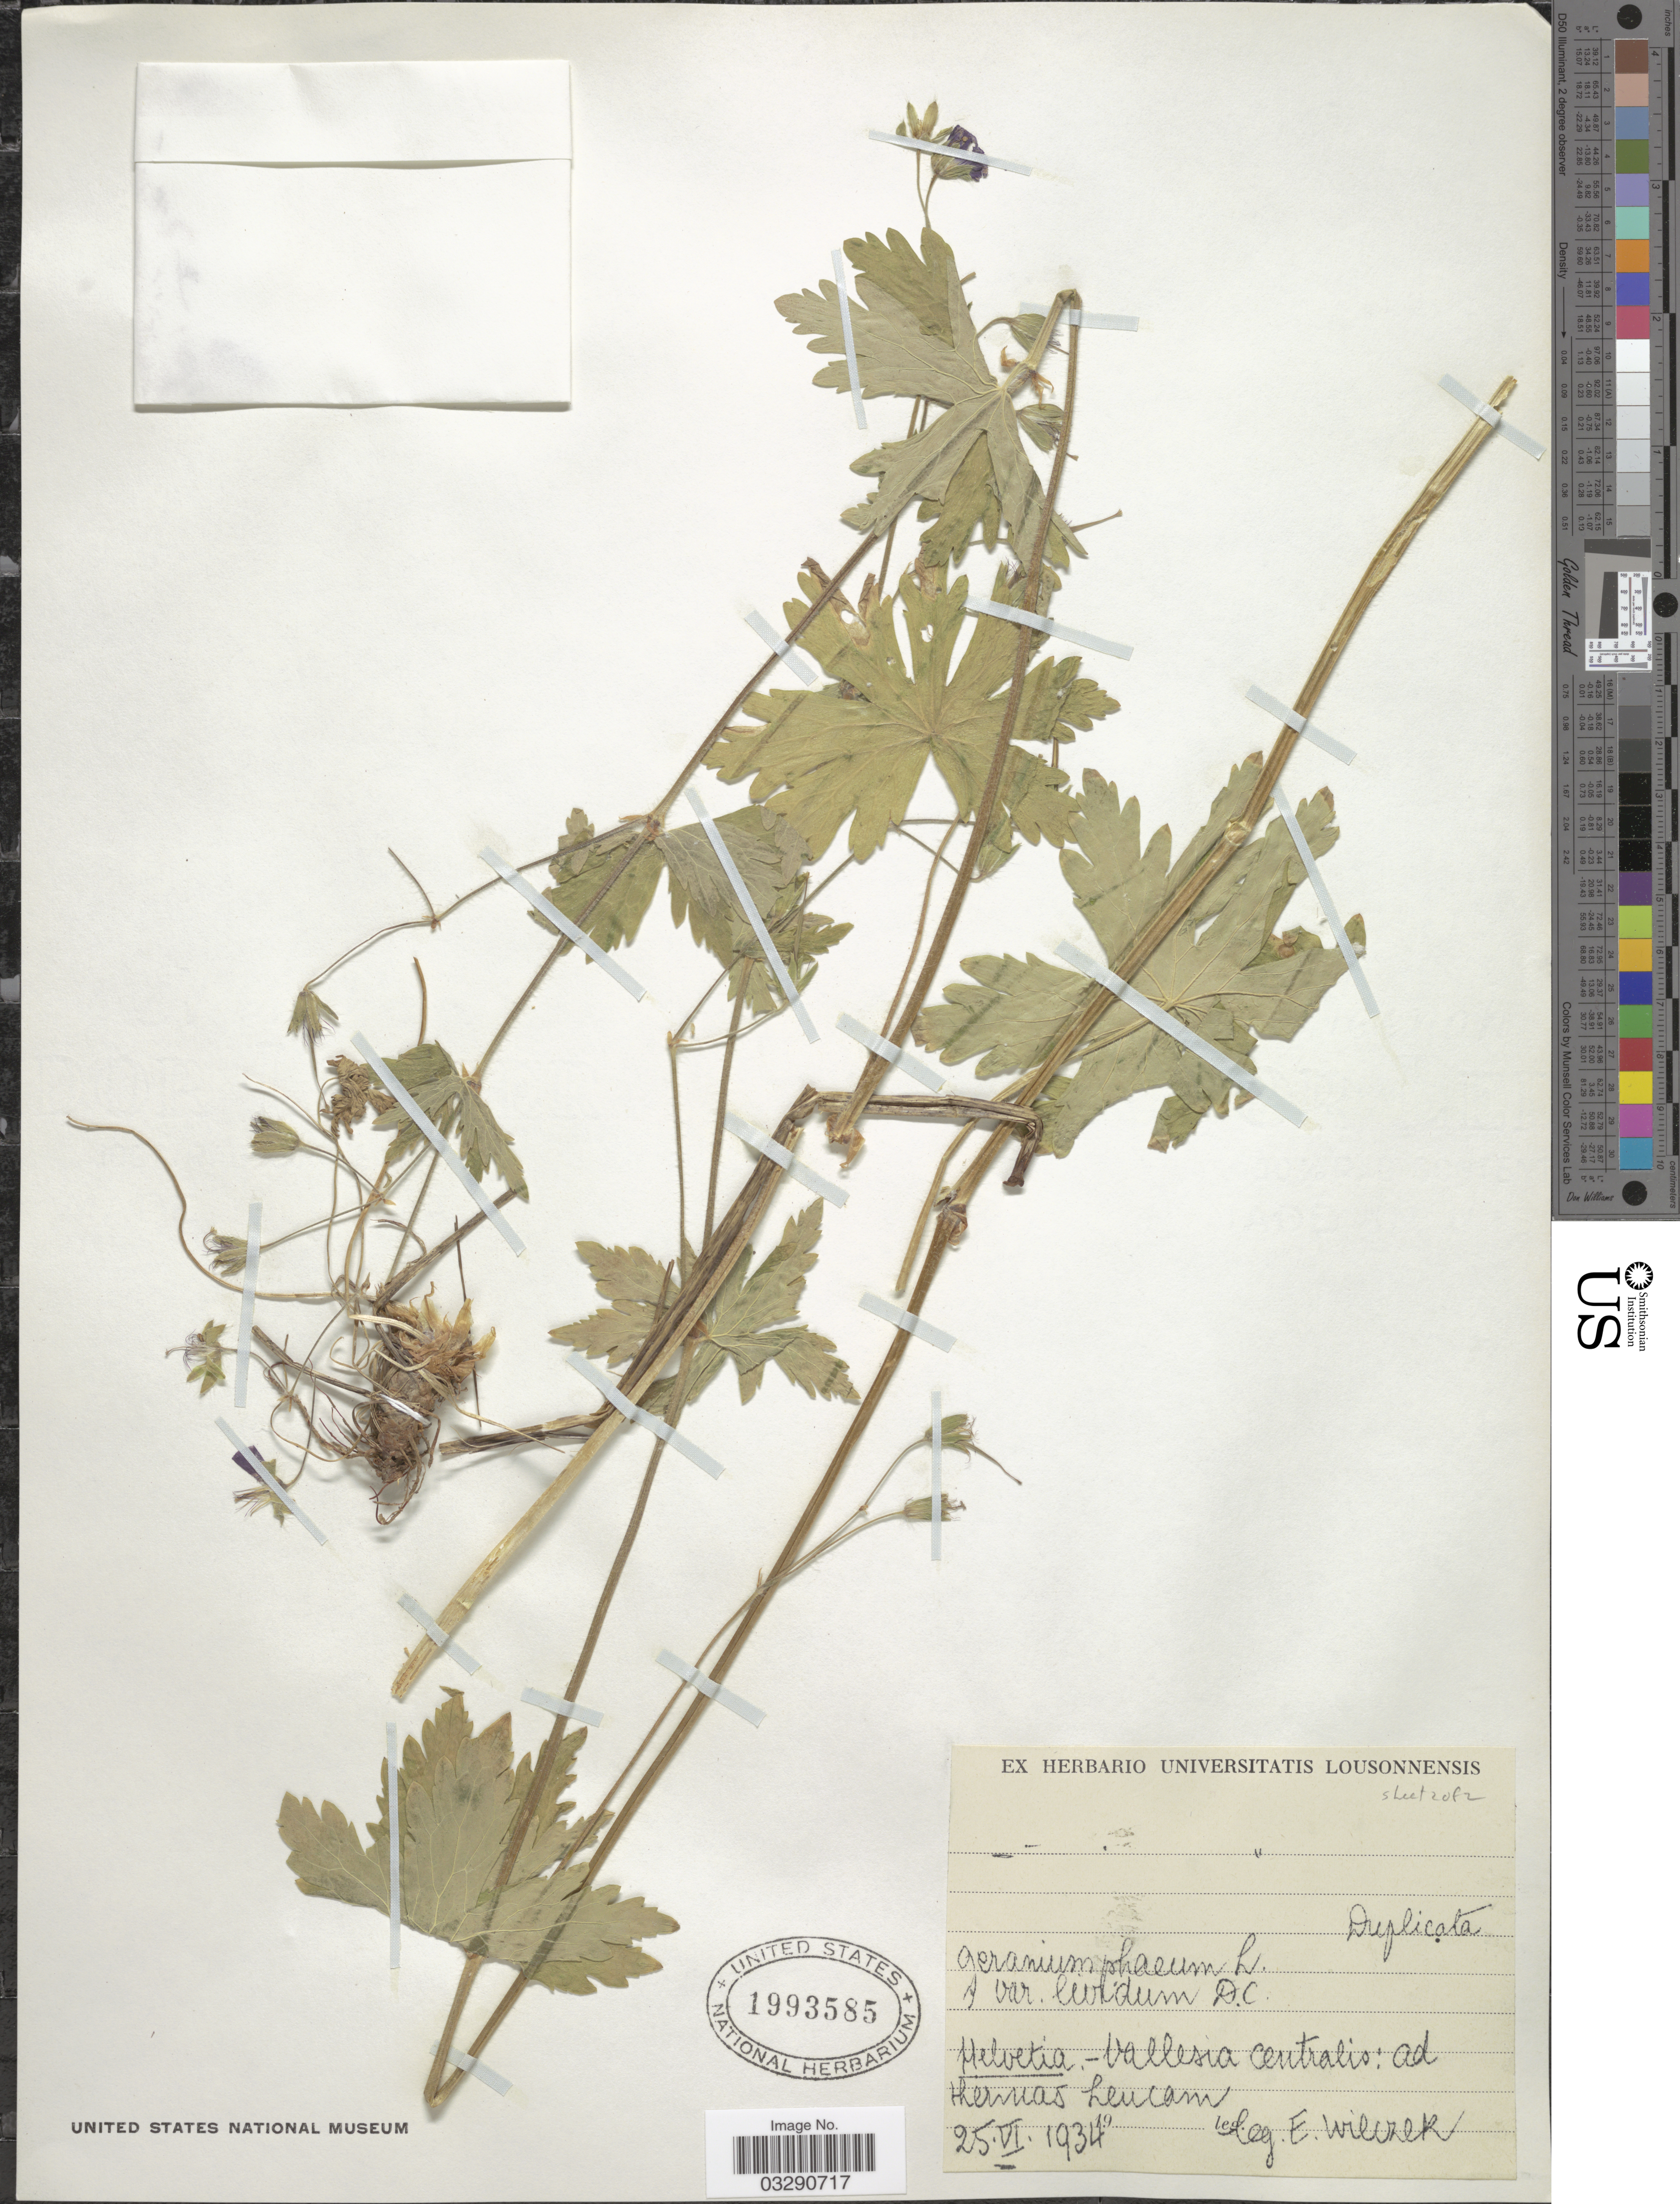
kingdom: Plantae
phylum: Tracheophyta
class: Magnoliopsida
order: Geraniales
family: Geraniaceae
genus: Geranium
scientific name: Geranium phaeum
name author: L.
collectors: E. Wilczek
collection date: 1934-06-25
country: Switzerland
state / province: Valais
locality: Helvetia. Vallesia centralis: ad thermas Leucam.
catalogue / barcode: US 1993585